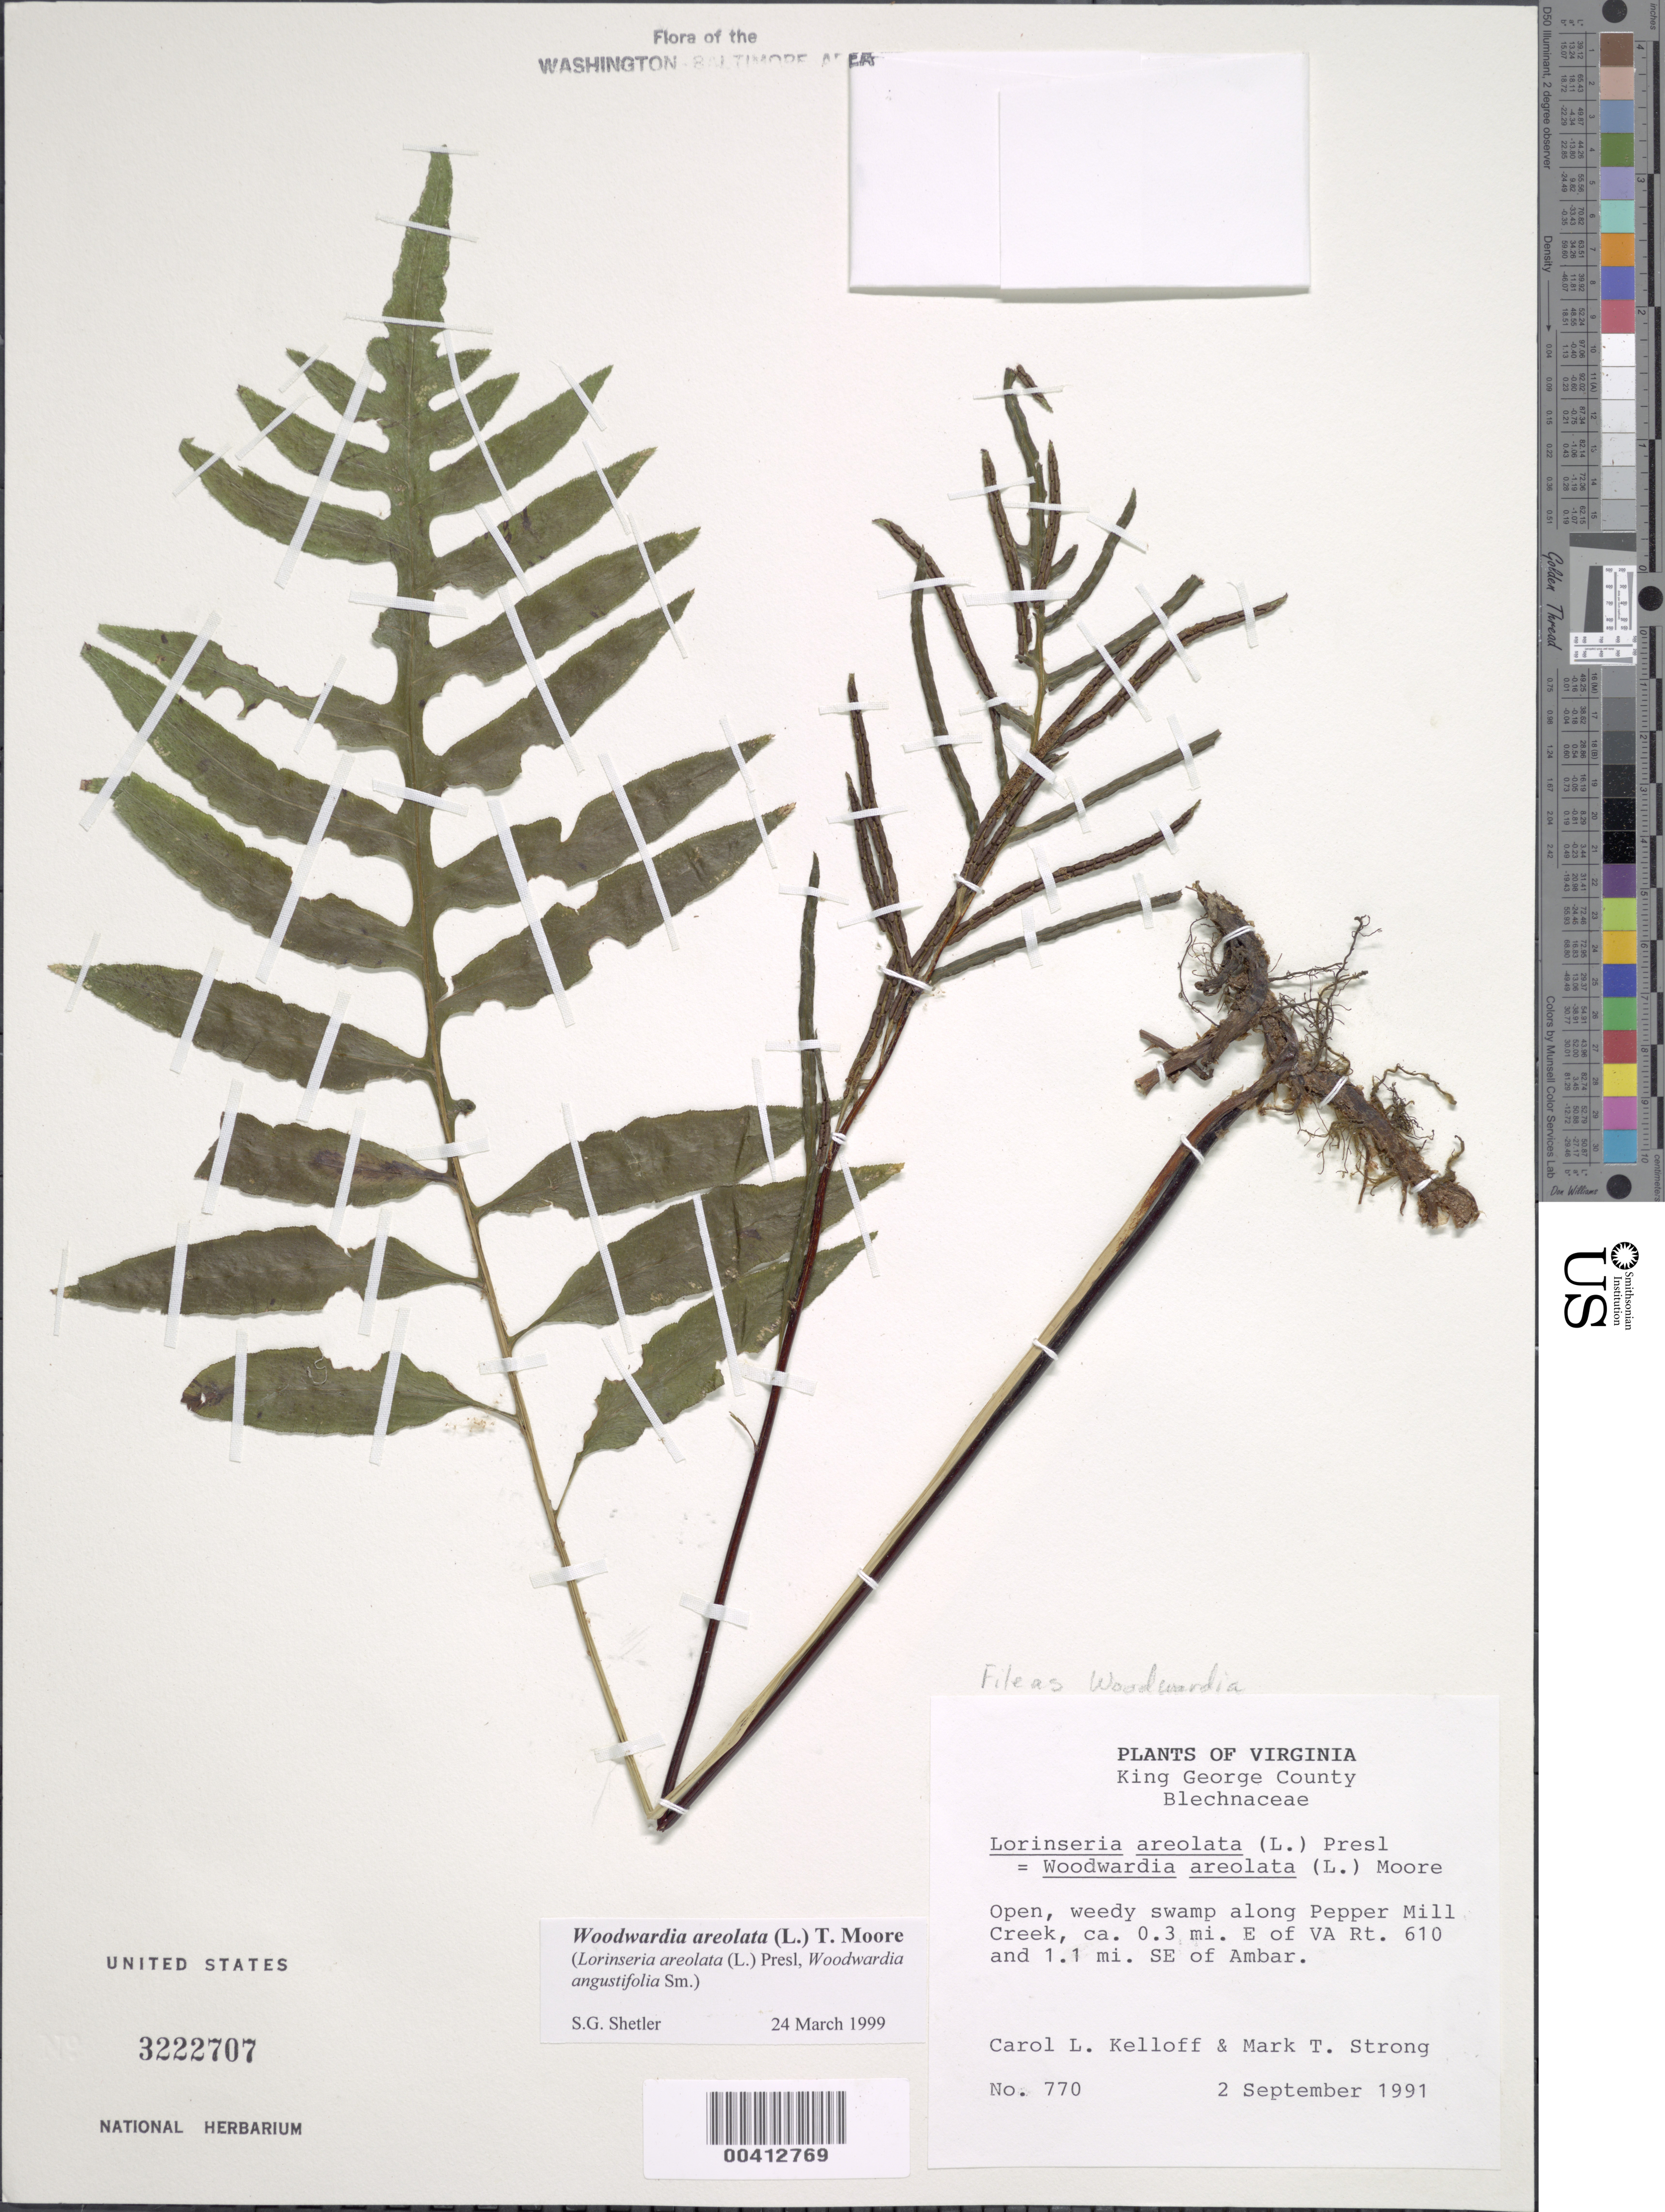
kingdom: Plantae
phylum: Tracheophyta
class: Polypodiopsida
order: Polypodiales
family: Blechnaceae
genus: Woodwardia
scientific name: Woodwardia areolata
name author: (L.) T. Moore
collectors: C. L. Kelloff & M. T. Strong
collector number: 770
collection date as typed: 02 Sep 1991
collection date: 1991-09-02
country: United States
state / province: Virginia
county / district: King George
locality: SE of Ambar, E of VA Rt. 610, S of Pepper Mill Creek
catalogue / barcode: US 3222707